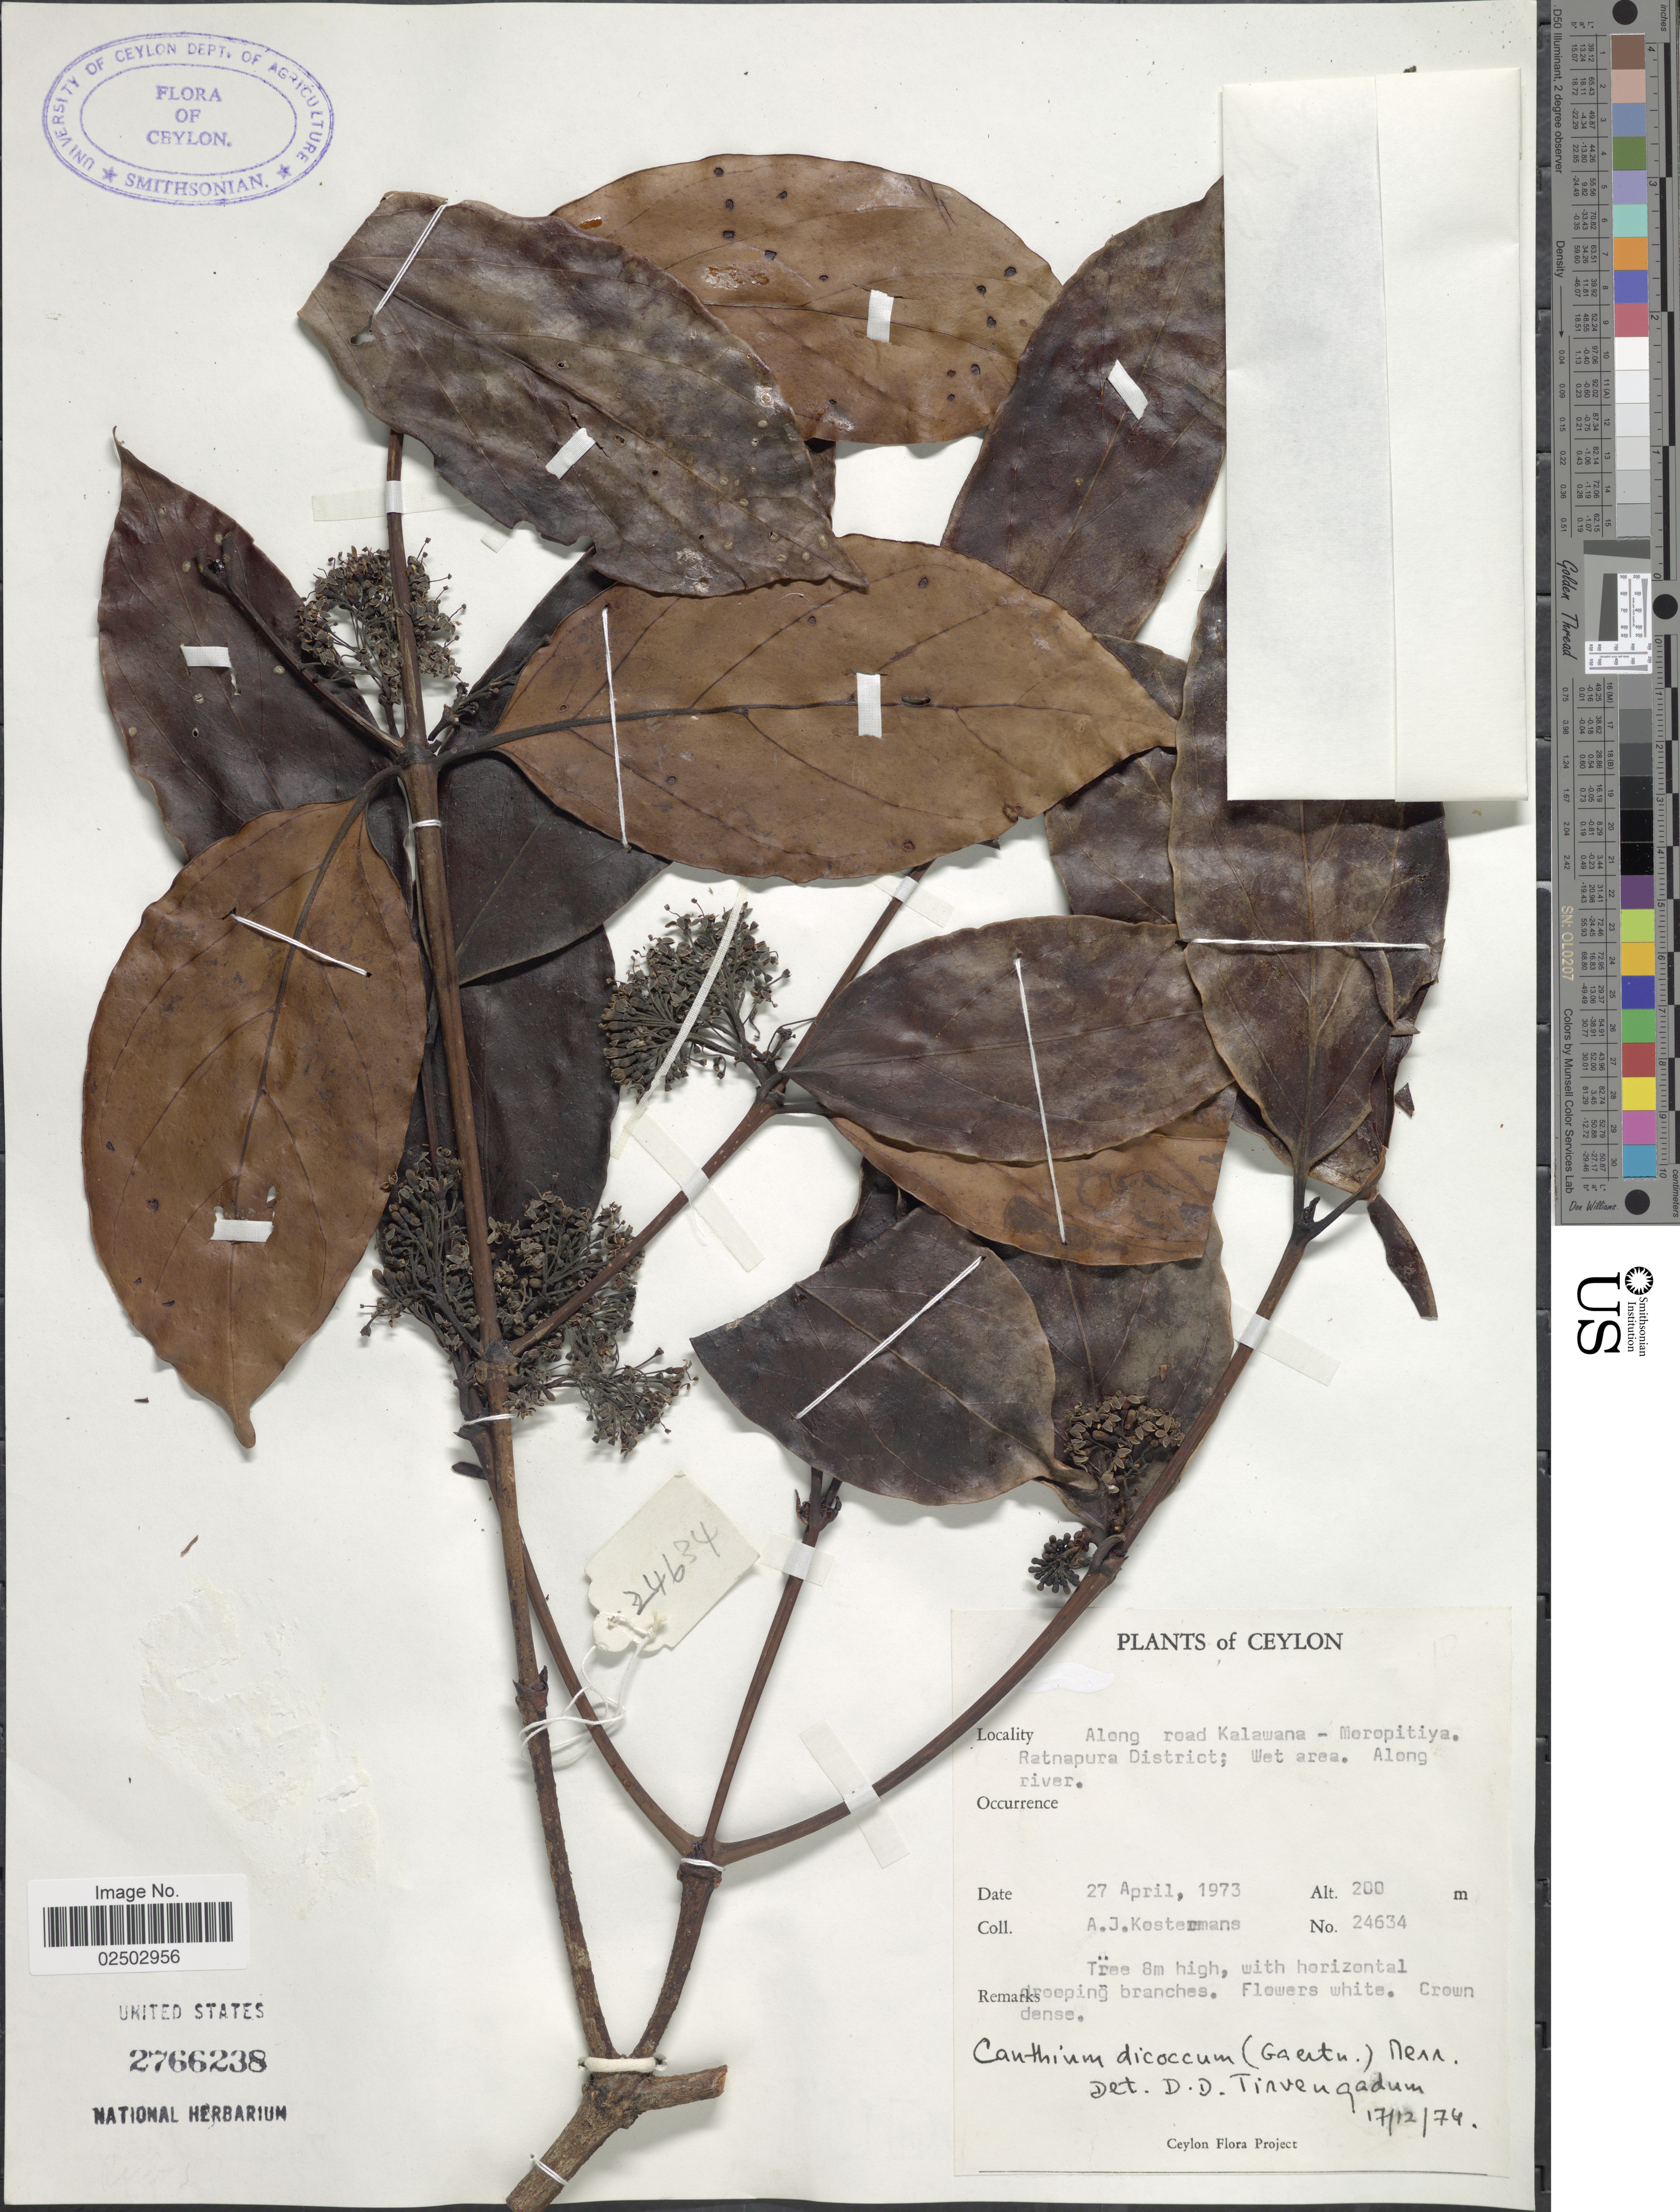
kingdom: Plantae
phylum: Tracheophyta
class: Magnoliopsida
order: Gentianales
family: Rubiaceae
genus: Canthium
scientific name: Canthium dicoccum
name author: (Gaertn.) Merr.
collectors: A. J. G. Kostermans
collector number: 24634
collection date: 1973-04-27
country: Sri Lanka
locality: Ceylon, along road Kalawana-Moropitiya, Ratnapura District; along river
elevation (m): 200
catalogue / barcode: US 2766238